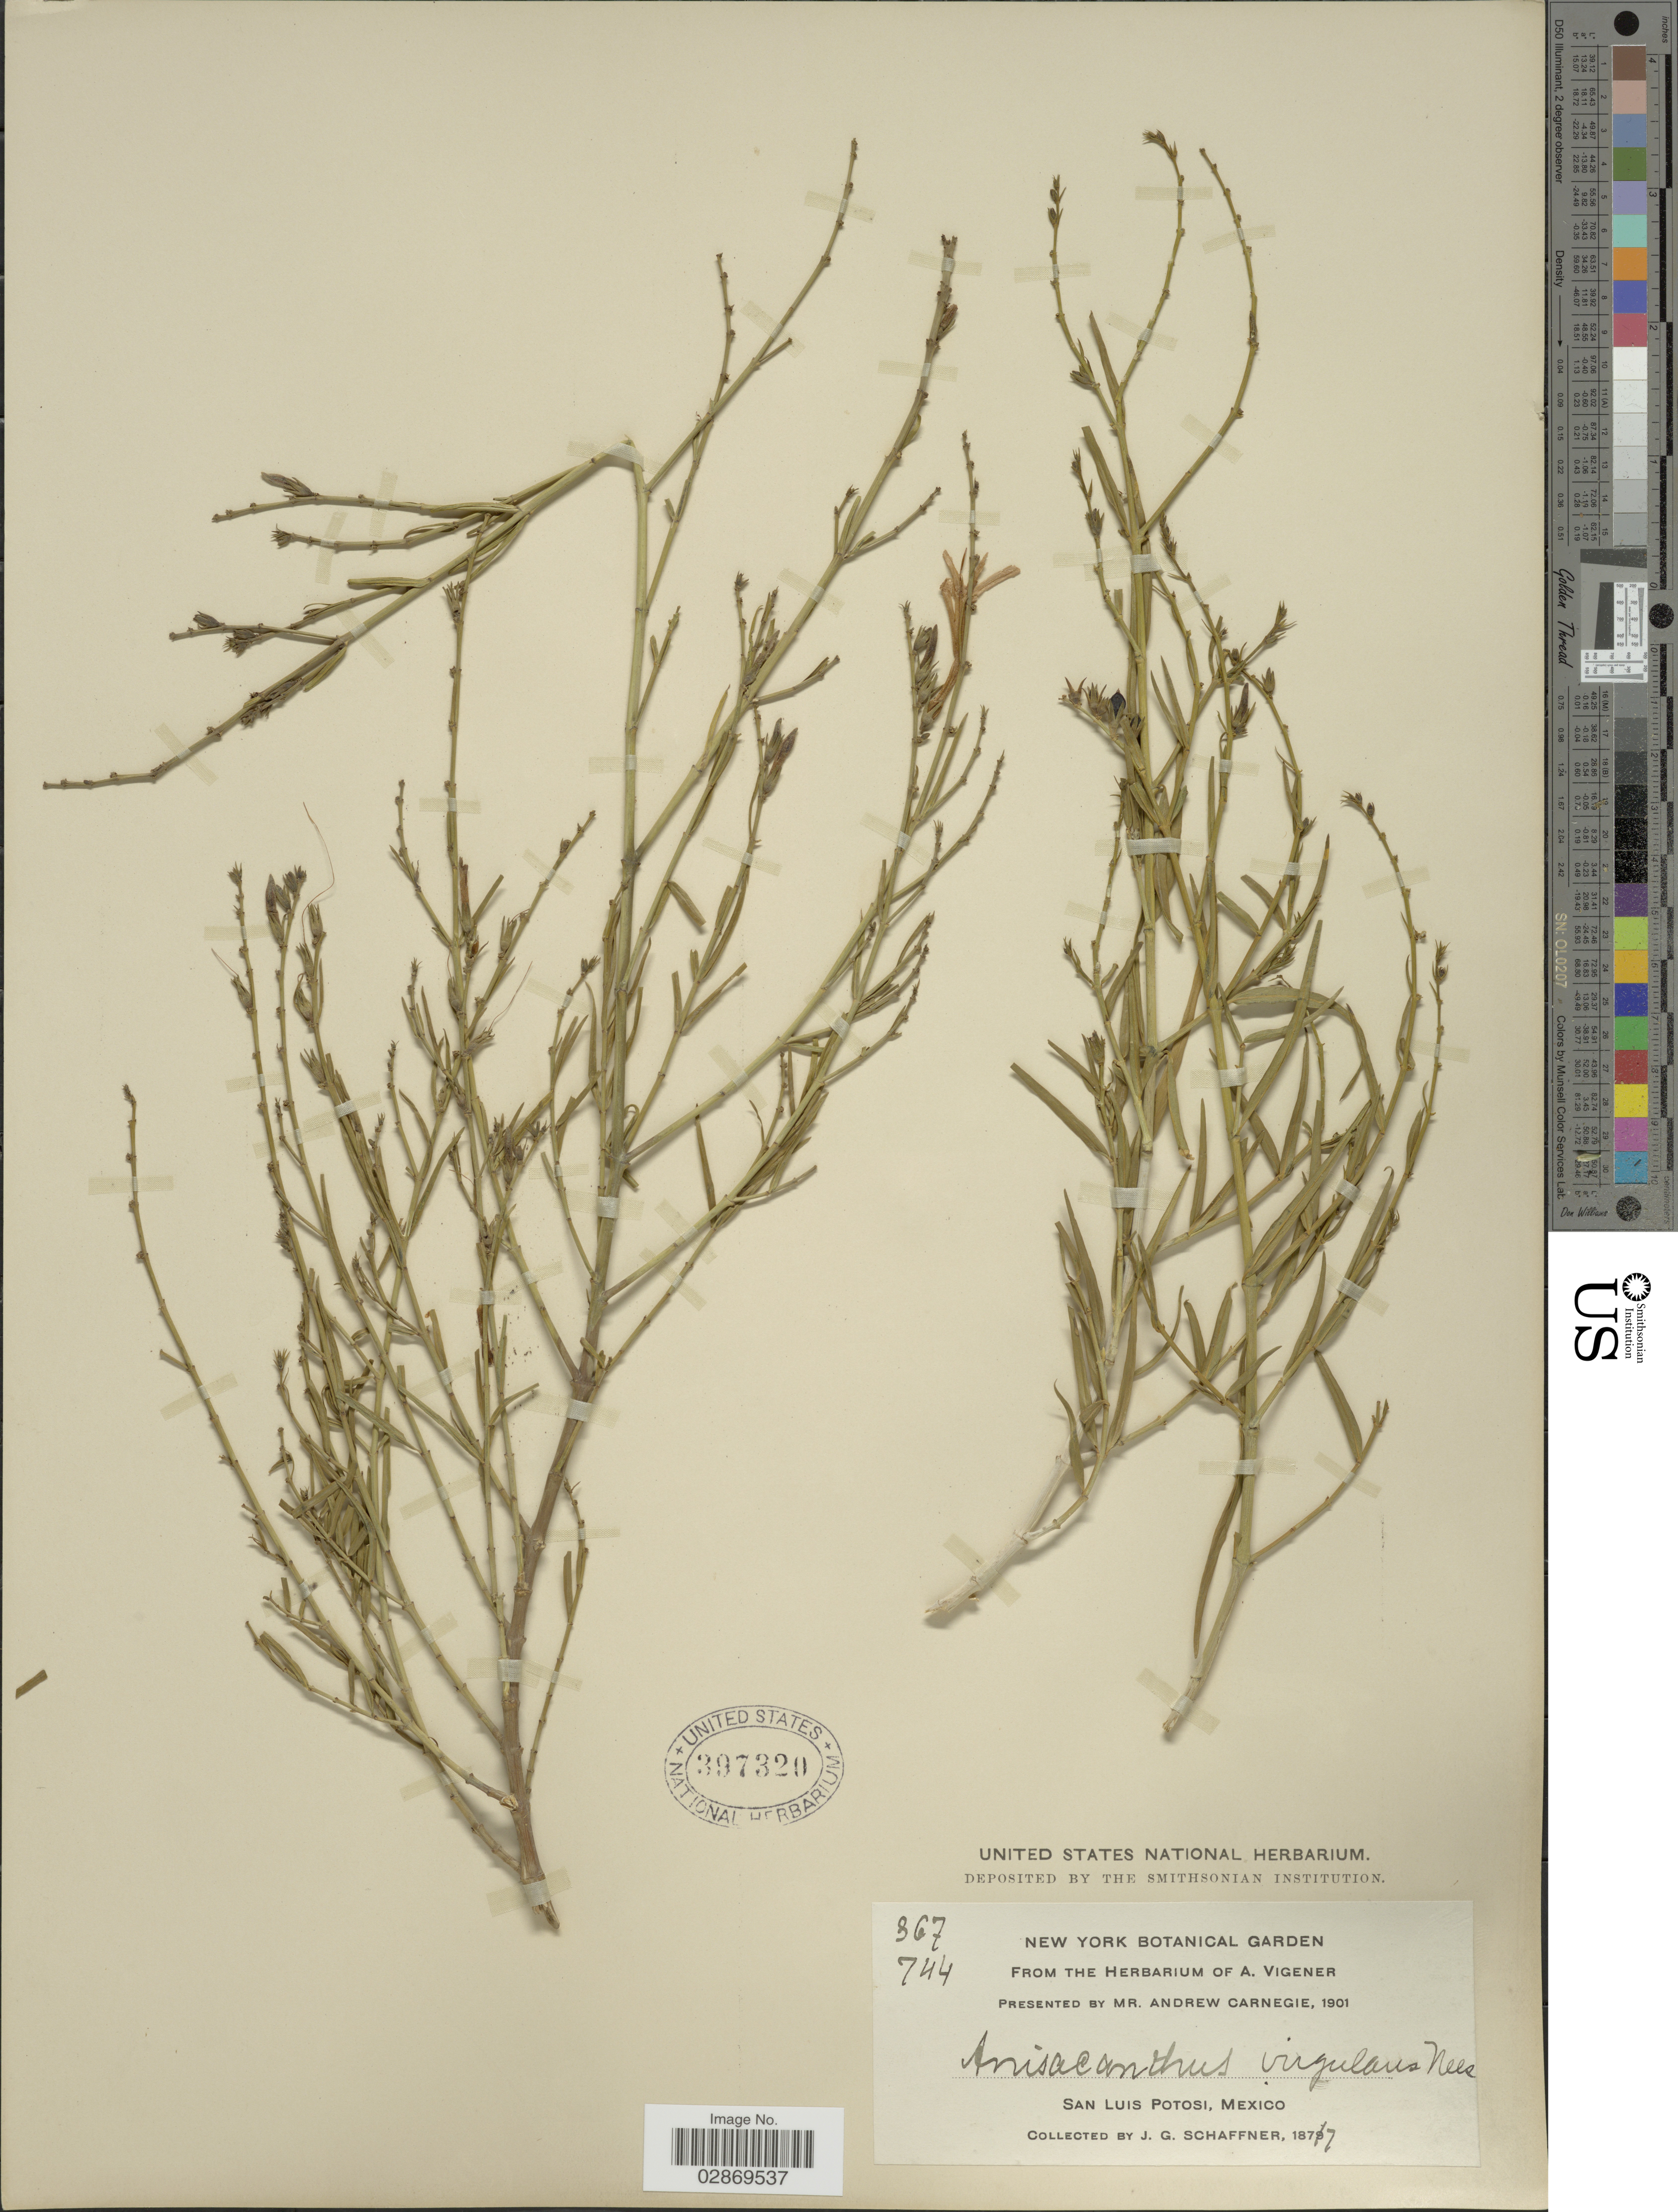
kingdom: Plantae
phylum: Tracheophyta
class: Magnoliopsida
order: Lamiales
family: Acanthaceae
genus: Anisacanthus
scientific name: Anisacanthus quadrifidus var. potosinus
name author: Henrickson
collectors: J. G. Schaffner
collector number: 367/744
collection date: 1877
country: Mexico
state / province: San Luis Potosí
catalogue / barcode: US 397320